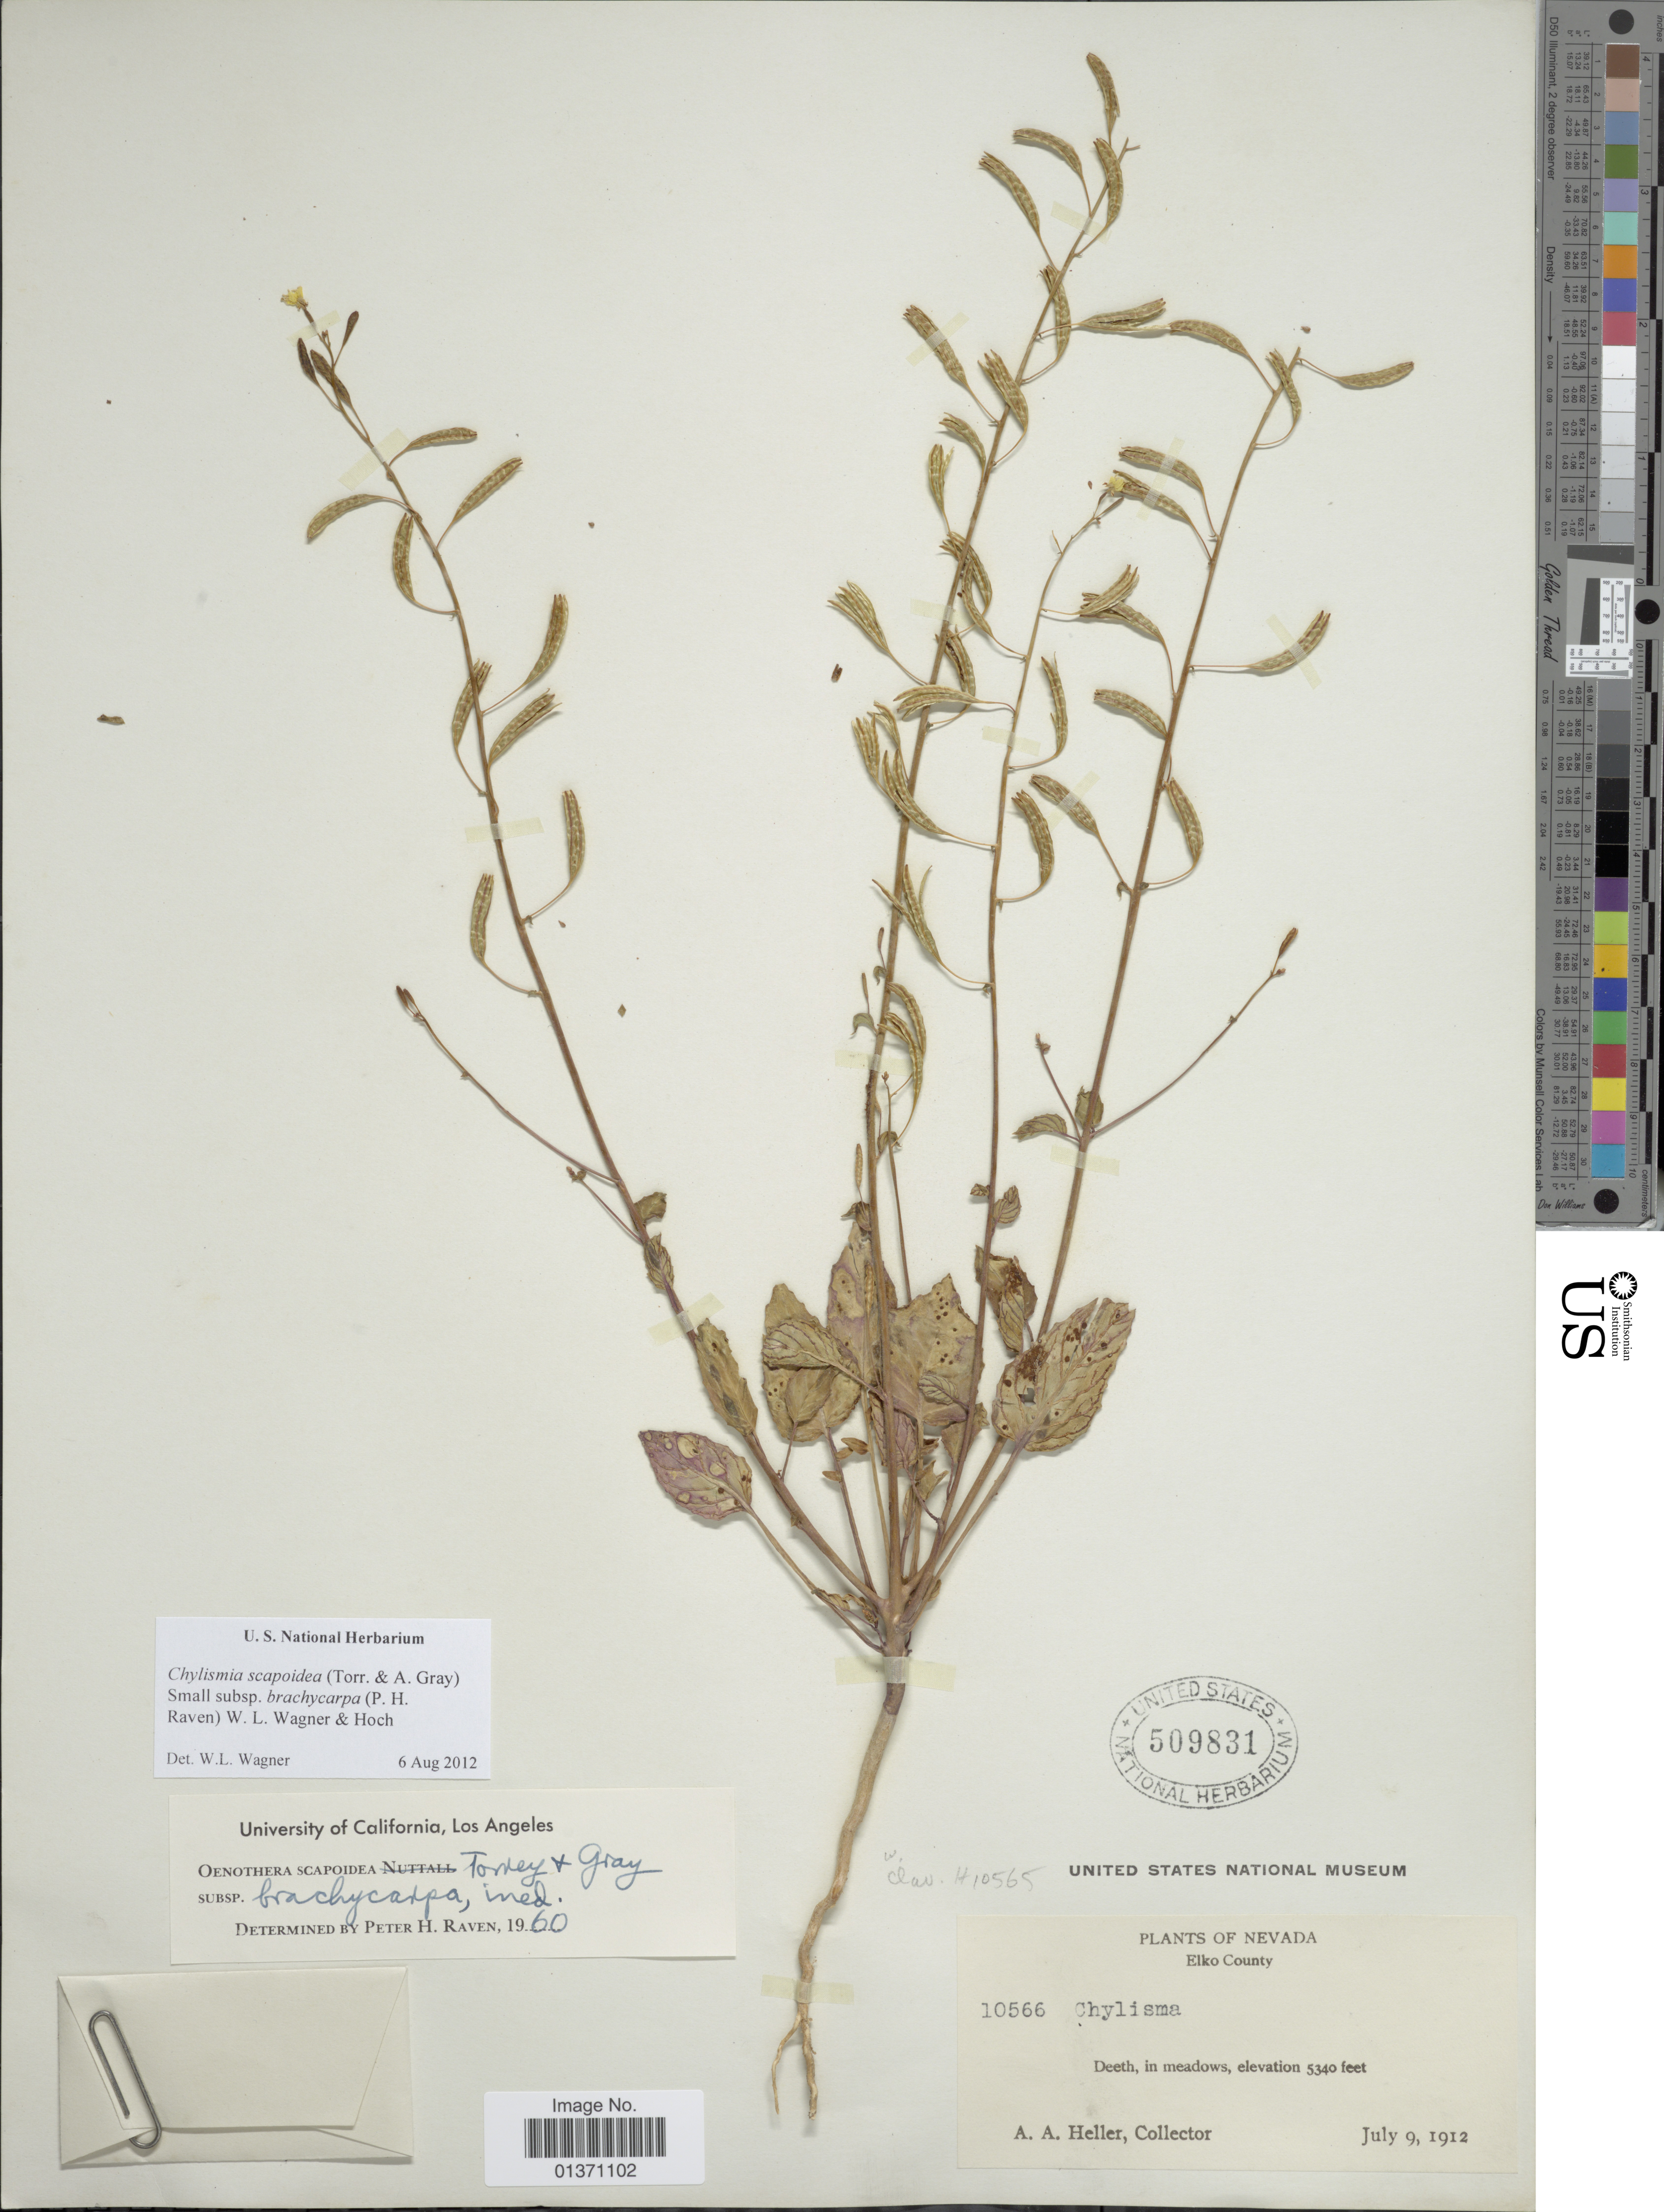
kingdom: Plantae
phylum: Tracheophyta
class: Magnoliopsida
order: Myrtales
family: Onagraceae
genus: Chylismia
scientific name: Chylismia scapoidea subsp. brachycarpa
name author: (P.H. Raven) W.L. Wagner & Hoch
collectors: A. A. Heller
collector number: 10566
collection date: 1912-07-09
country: United States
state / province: Nevada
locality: Elko County, Deeth, in meadows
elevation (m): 1628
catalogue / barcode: US 509831